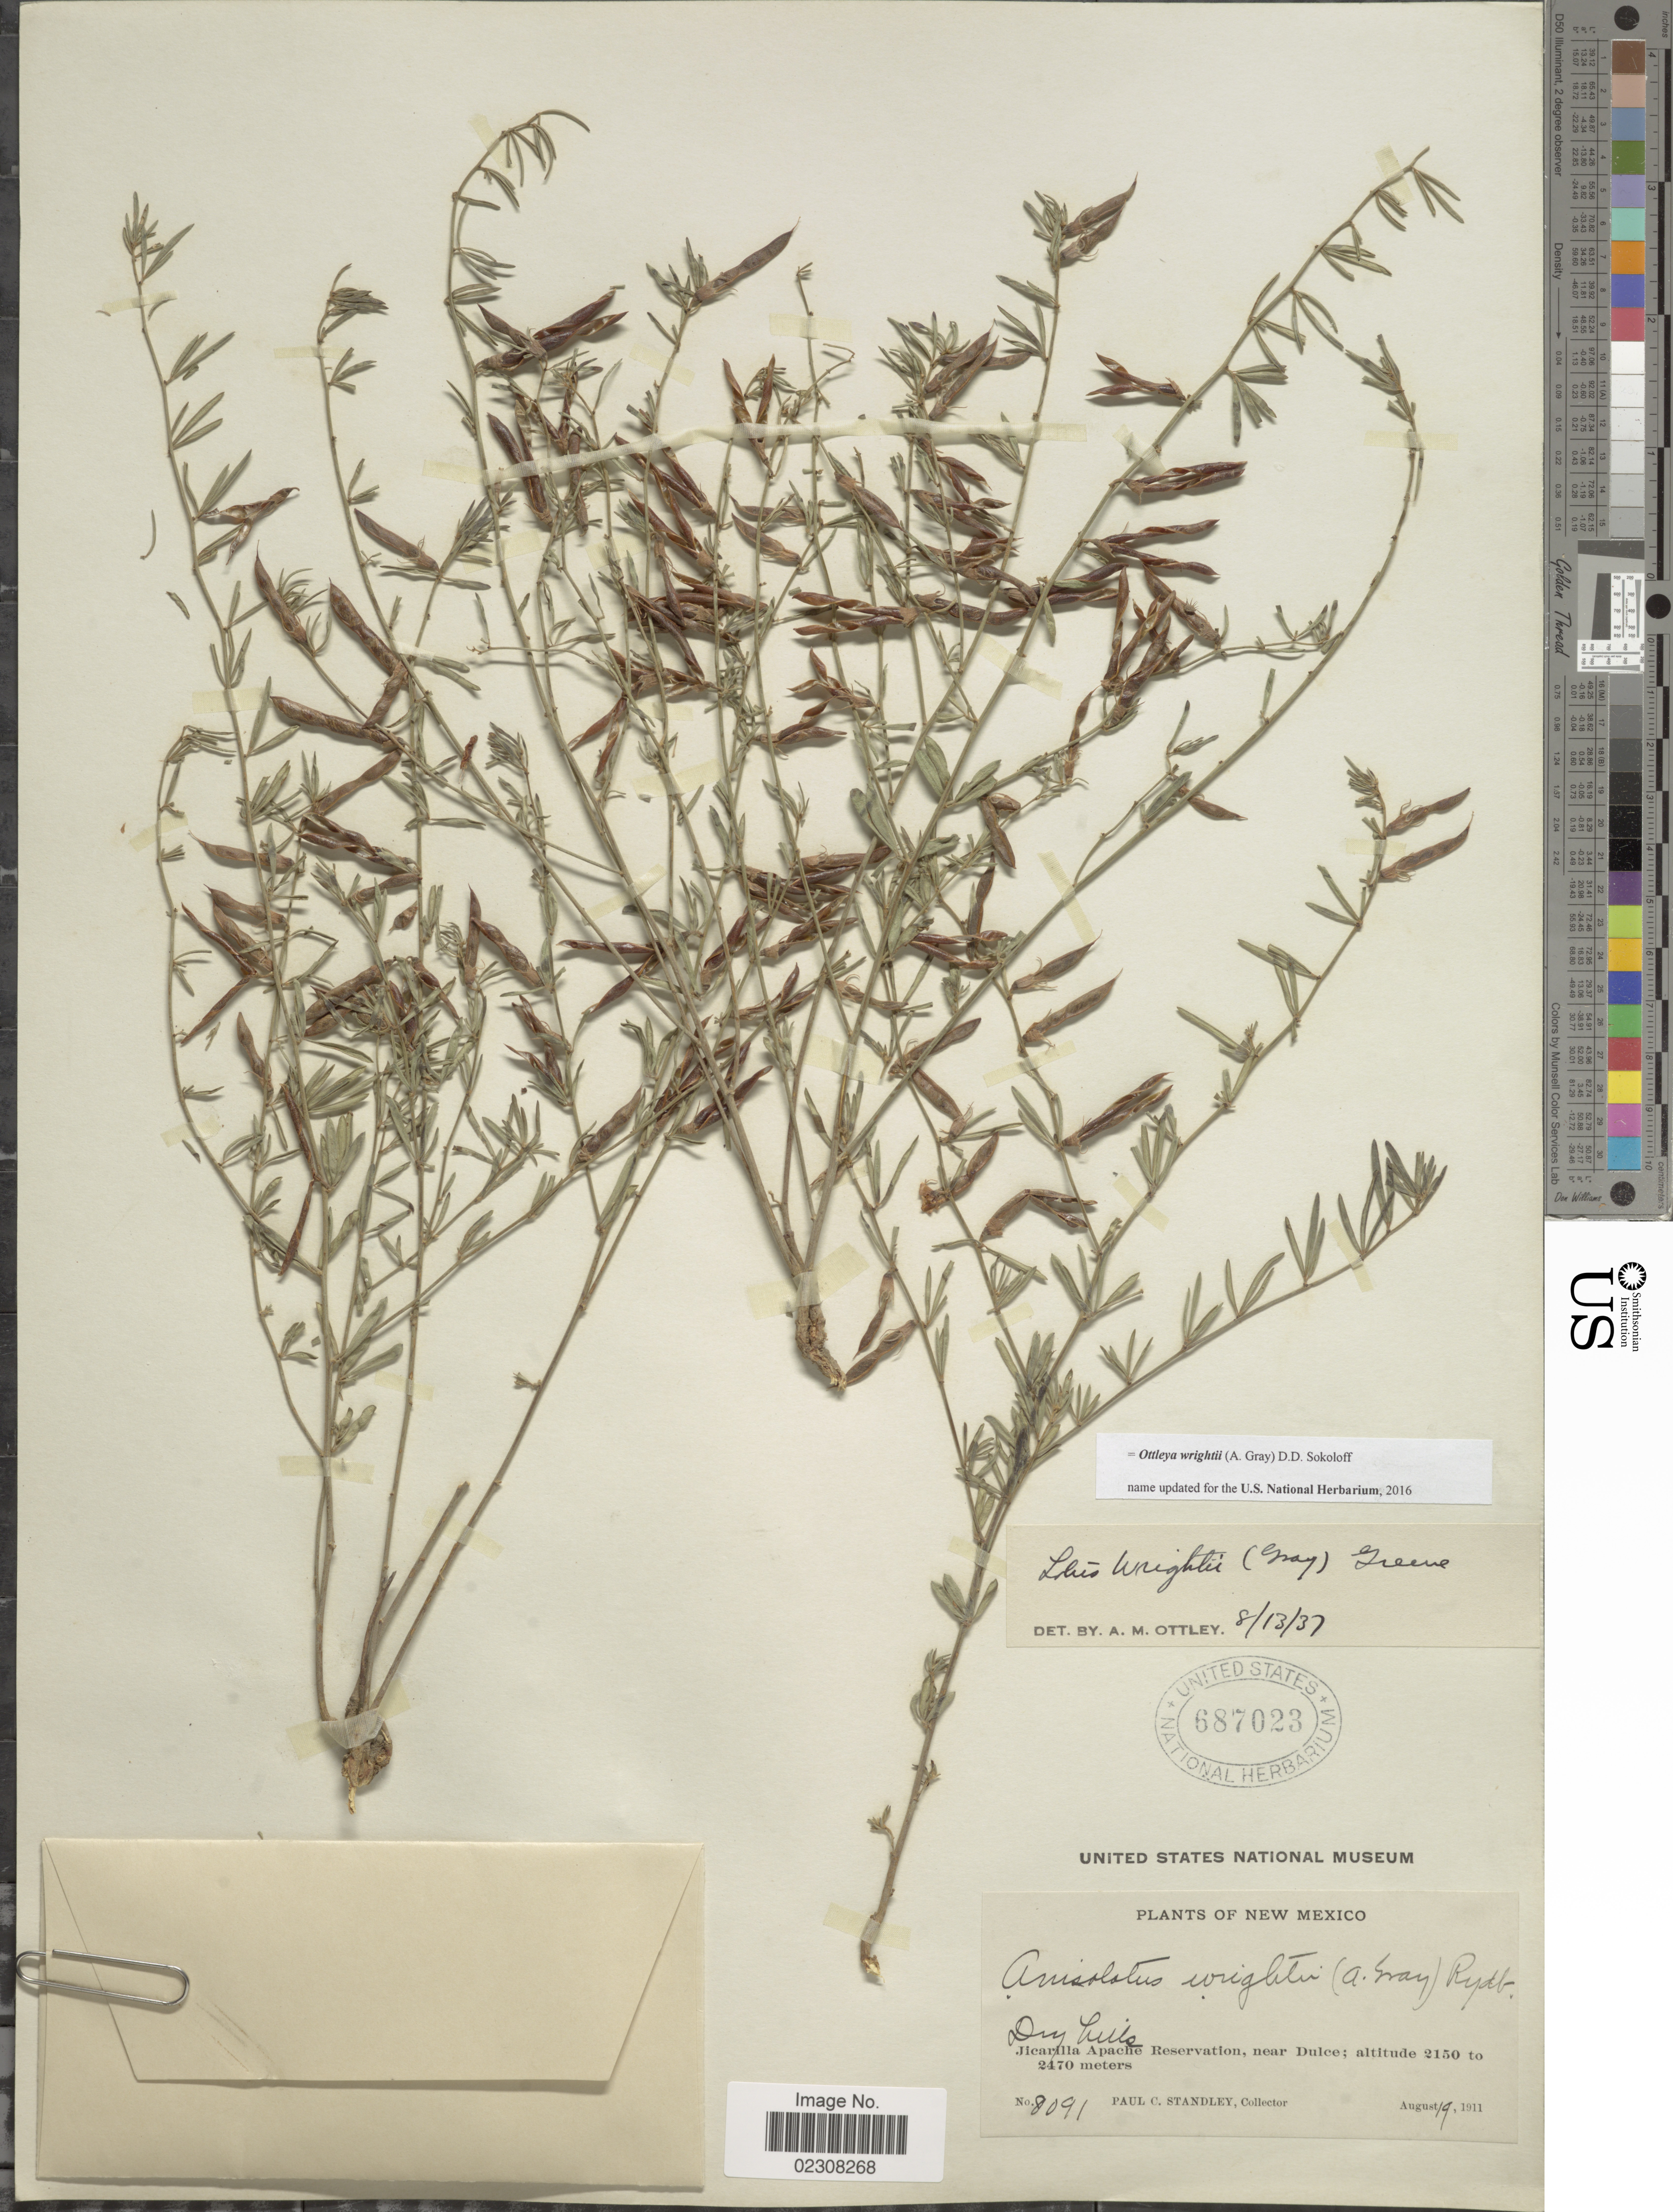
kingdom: Plantae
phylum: Tracheophyta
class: Magnoliopsida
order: Fabales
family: Fabaceae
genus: Ottleya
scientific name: Ottleya wrightii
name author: (A. Gray) D.D. Sokoloff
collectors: P. C. Standley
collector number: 8091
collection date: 1911-08-19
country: United States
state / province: New Mexico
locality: Jicarilla Apache Reservation, near Dulce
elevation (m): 2150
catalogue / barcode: US 687023